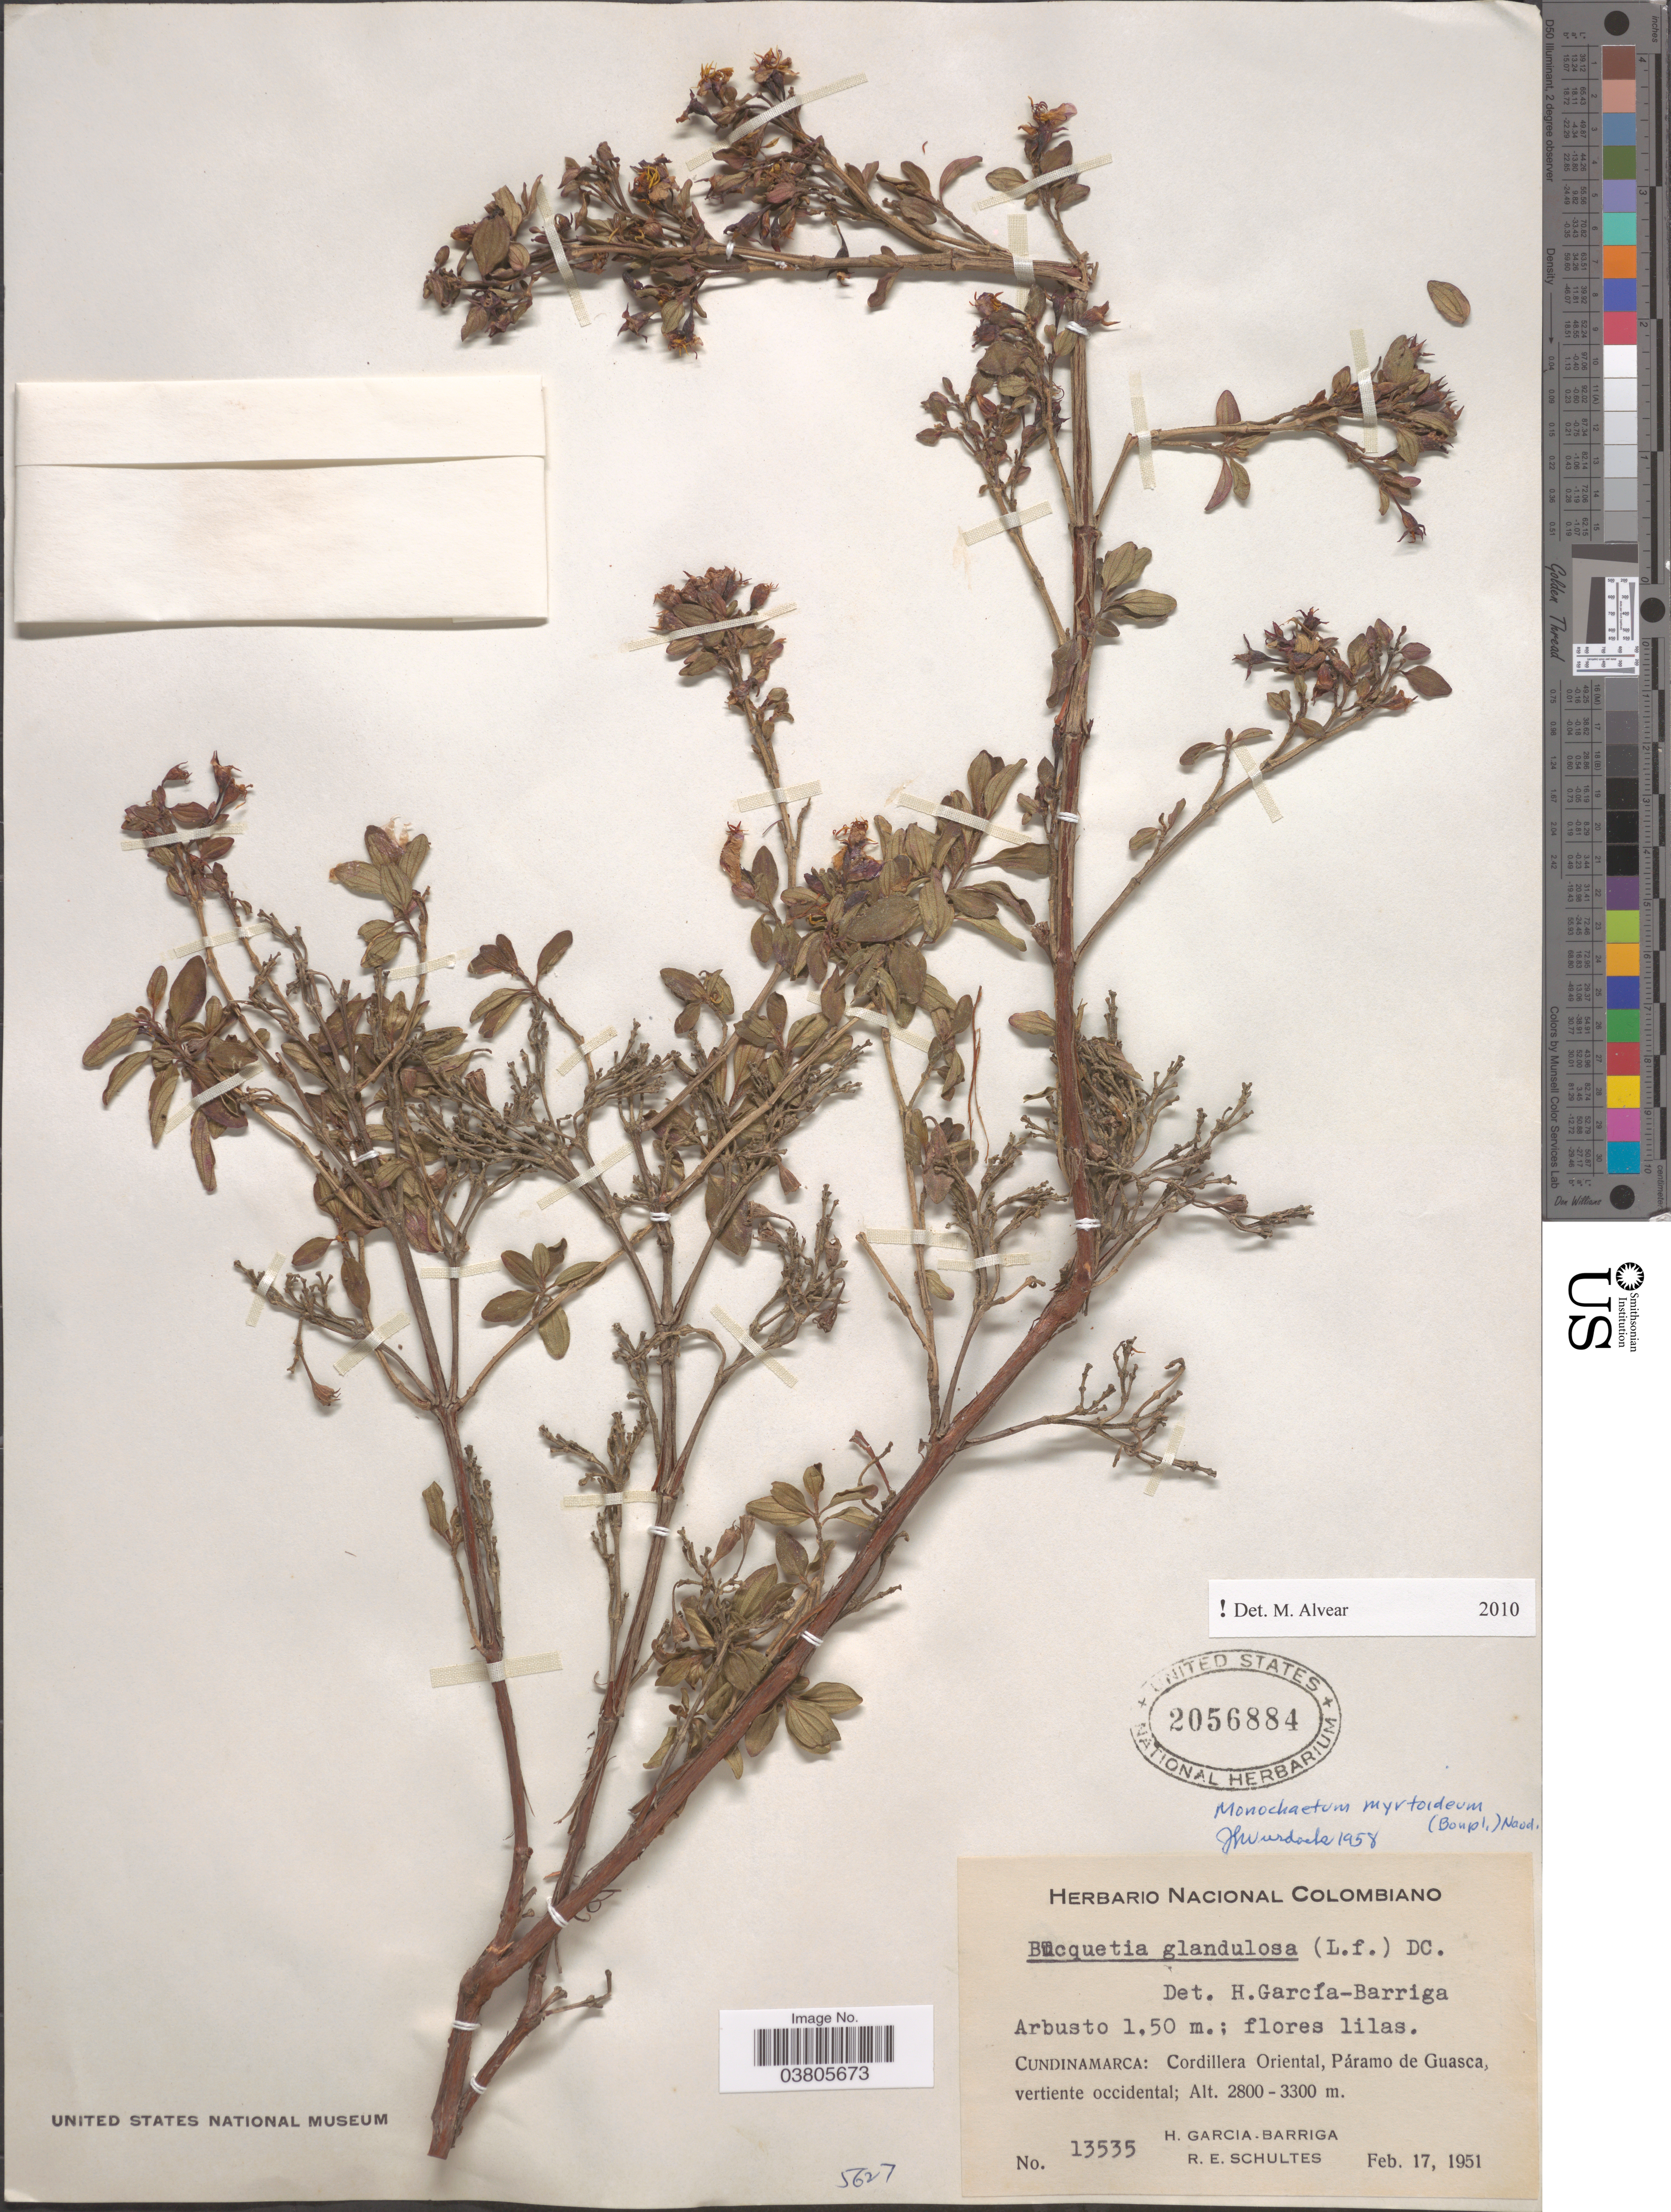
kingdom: Plantae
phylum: Tracheophyta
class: Magnoliopsida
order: Myrtales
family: Melastomataceae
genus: Monochaetum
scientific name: Monochaetum myrtoideum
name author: Naudin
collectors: H. García Barriga & R. E. Schultes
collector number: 13535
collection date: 1951-02-17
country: Colombia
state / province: Cundinamarca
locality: Cordillera Oriental, Páramo de Guasca, vertiente occidental.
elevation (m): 2800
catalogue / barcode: US 2056884